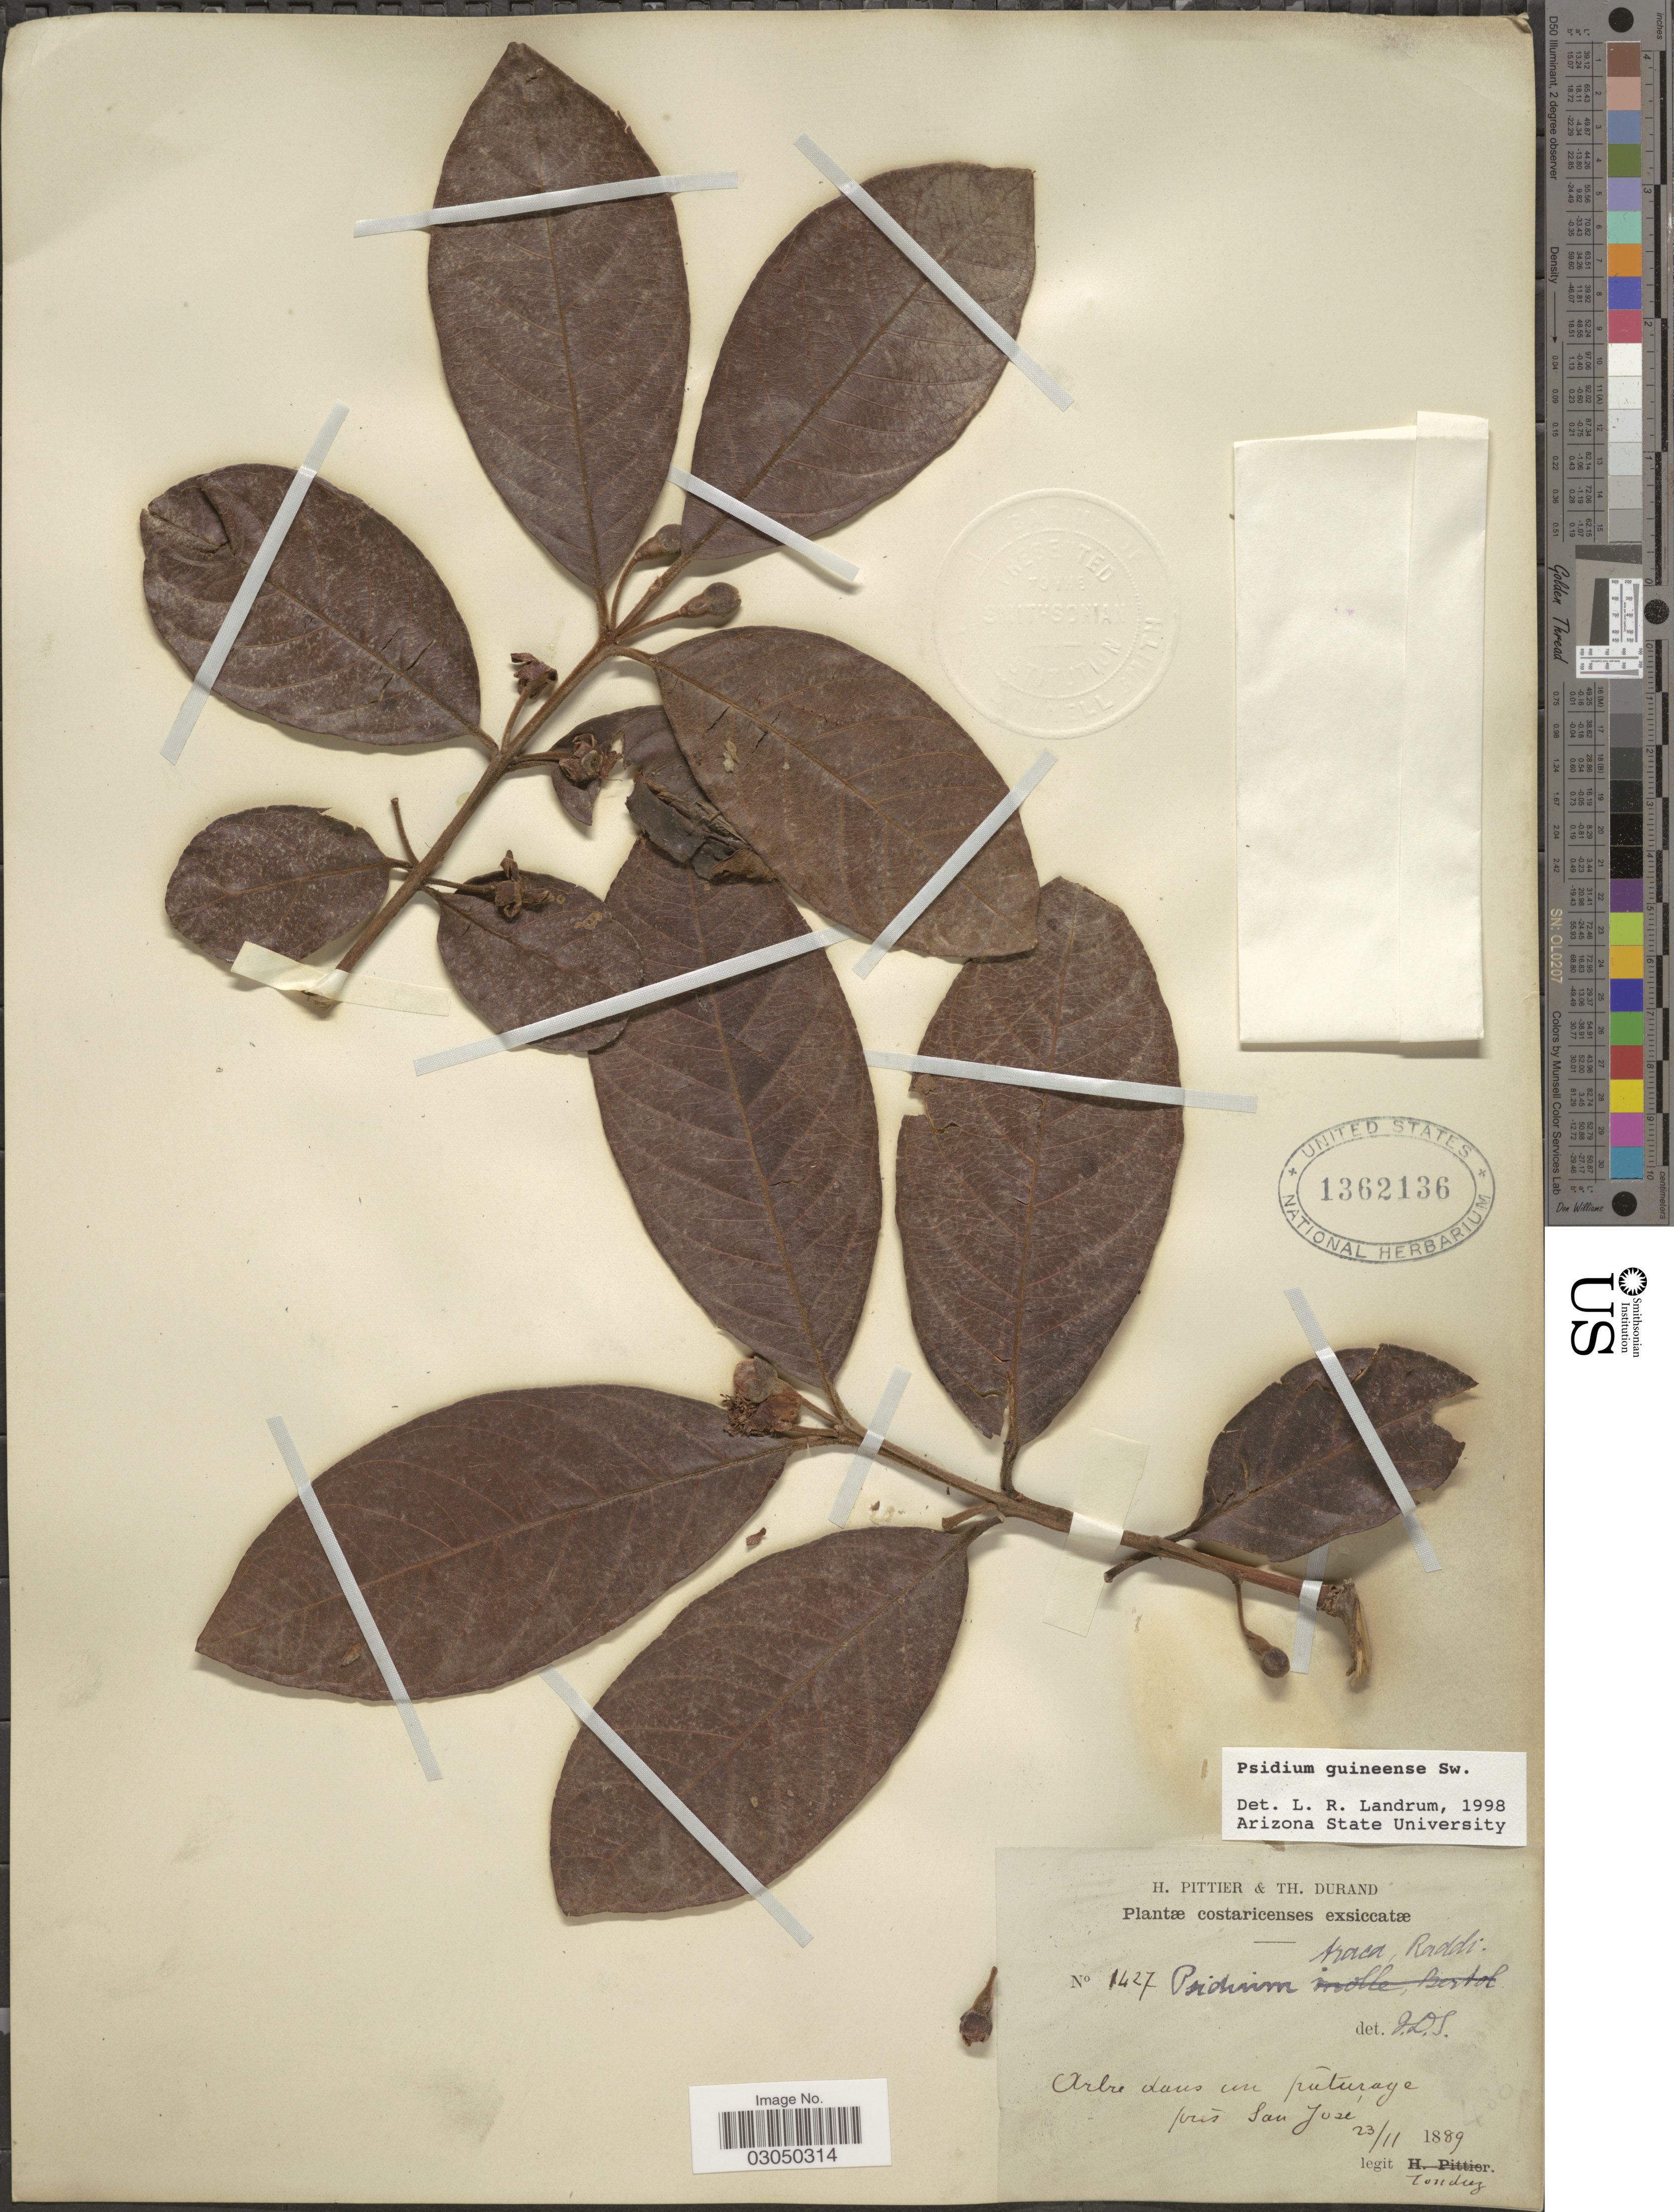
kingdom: Plantae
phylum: Tracheophyta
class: Magnoliopsida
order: Myrtales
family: Myrtaceae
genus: Psidium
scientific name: Psidium guineense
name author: Sw.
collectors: Tonduz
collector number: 1427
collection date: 1889-11-23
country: Costa Rica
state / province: San José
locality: Arbre dans un puturage près San José.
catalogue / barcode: US 1362136